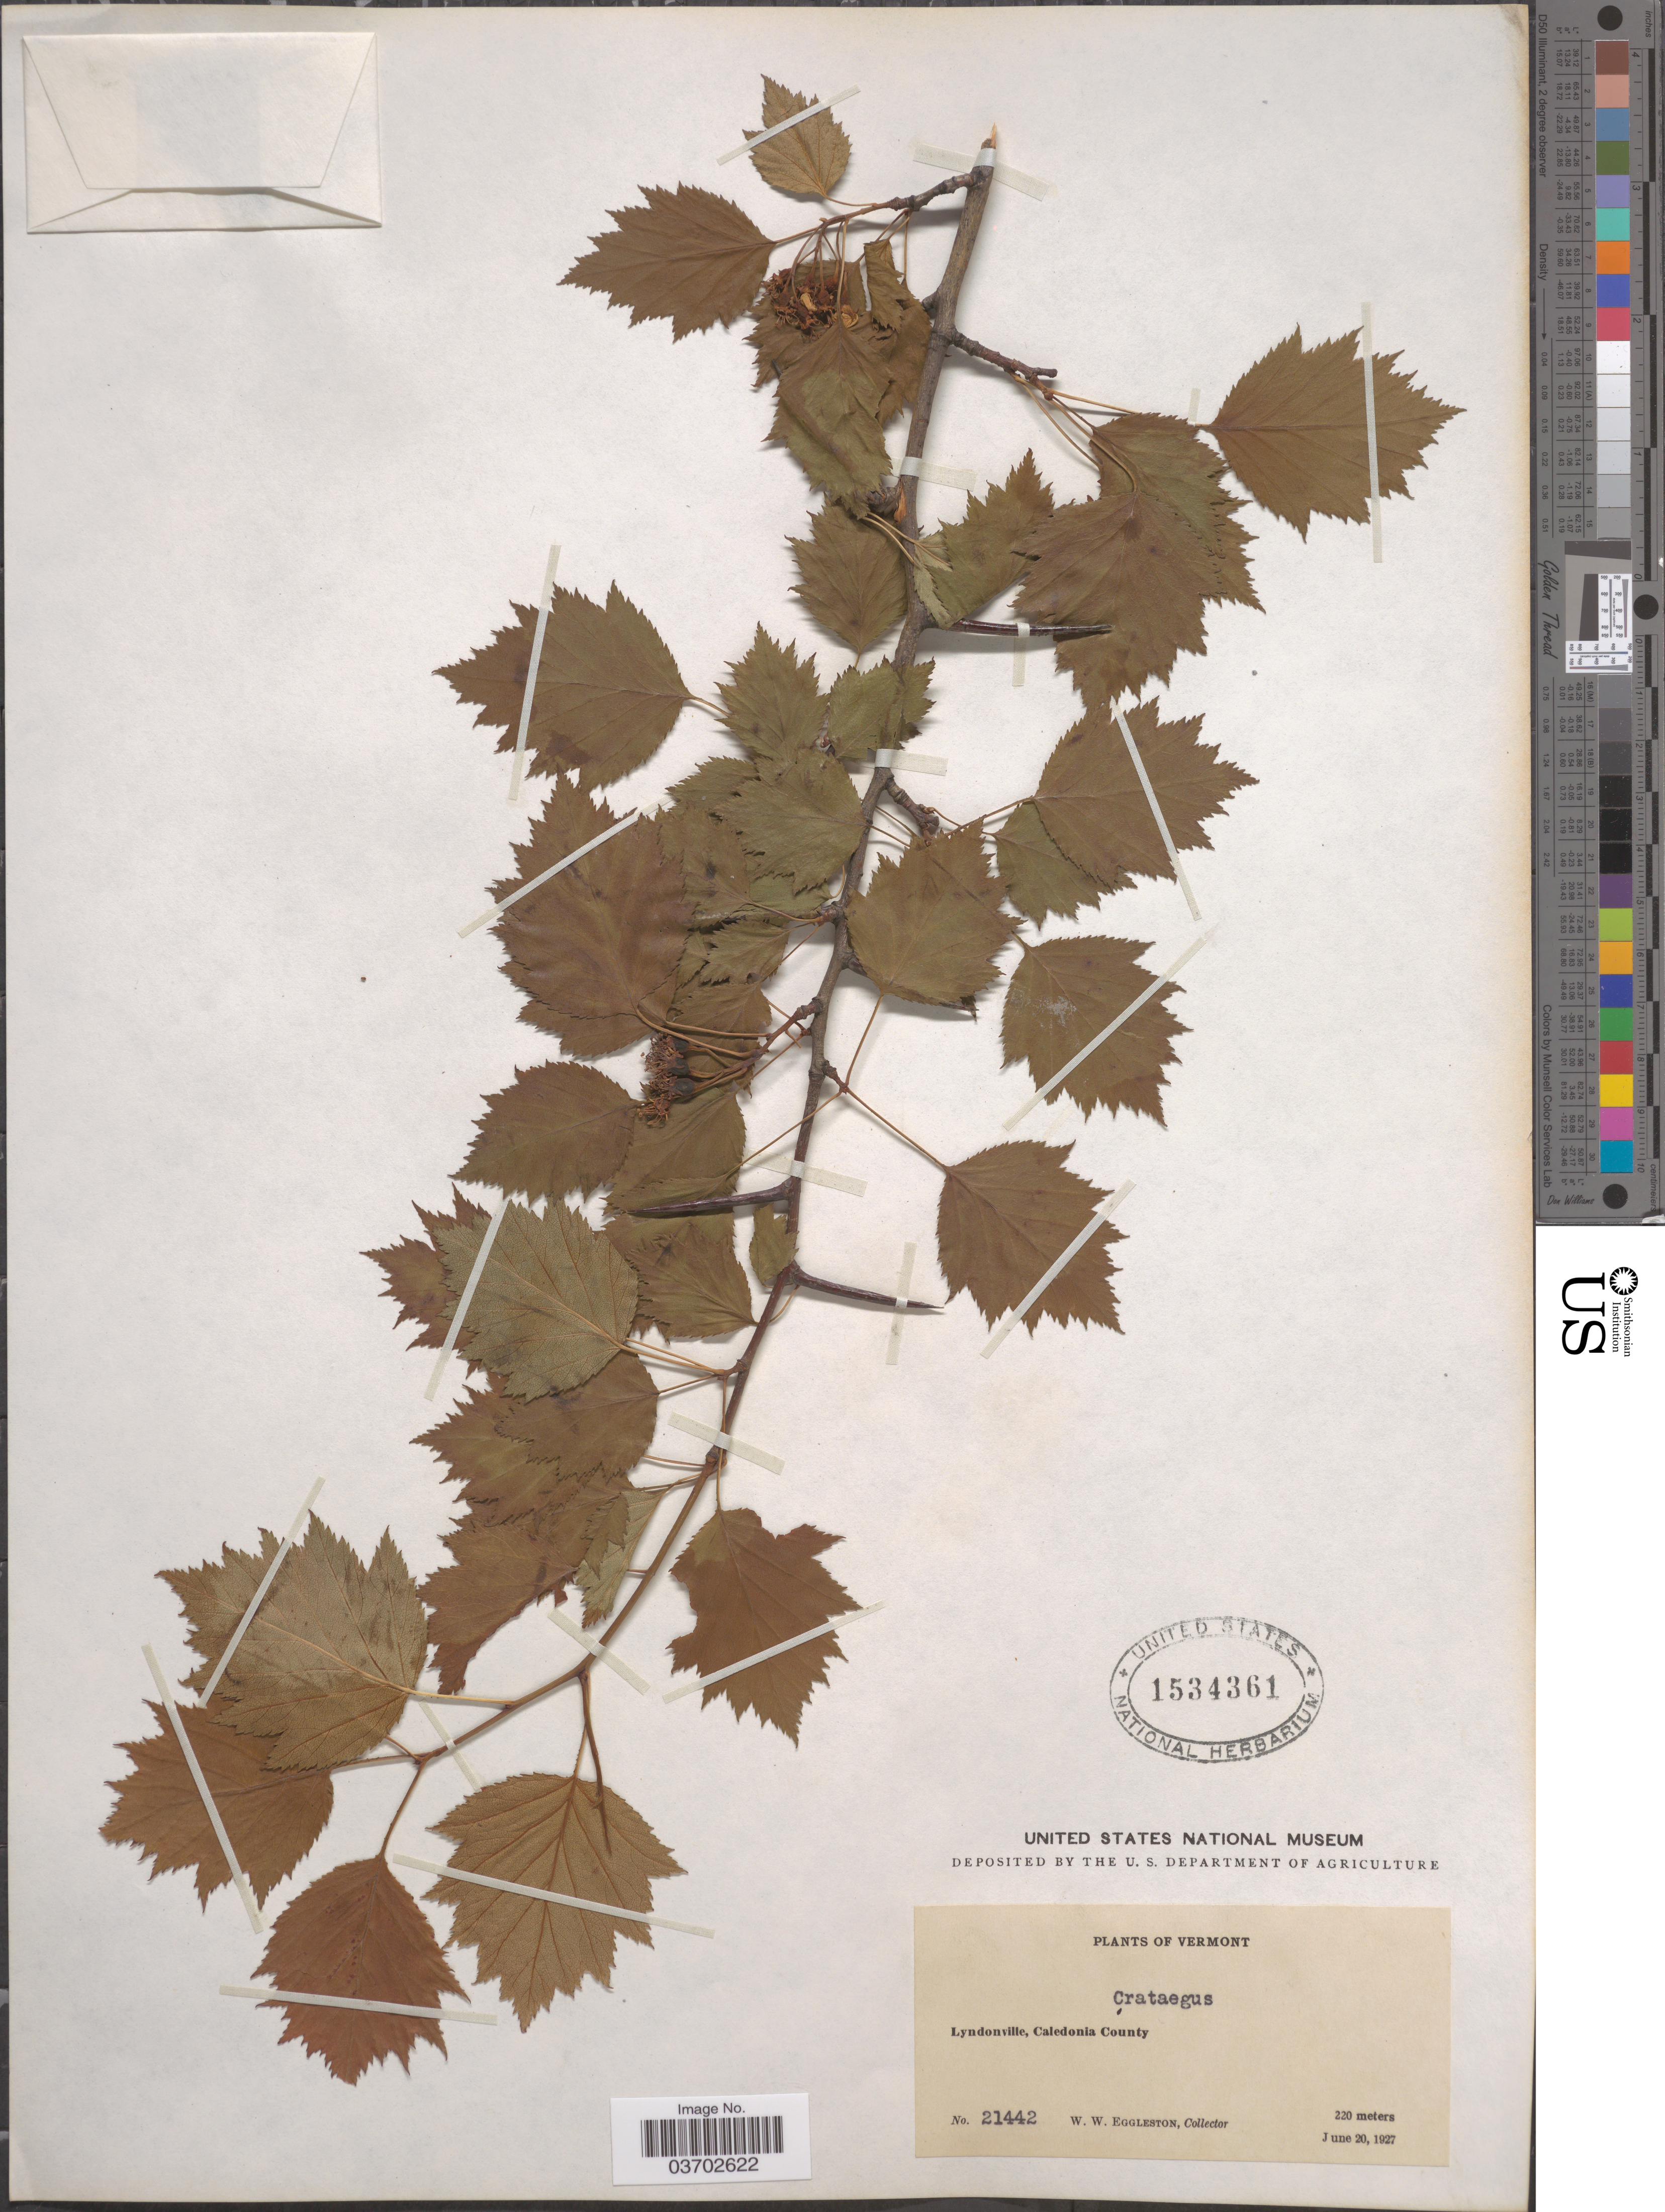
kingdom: Plantae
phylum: Tracheophyta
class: Magnoliopsida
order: Rosales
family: Rosaceae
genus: Crataegus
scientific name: Crataegus sp.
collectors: W. W. Eggleston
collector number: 21442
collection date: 1927-06-20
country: United States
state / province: Vermont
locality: Lyndonville, Caledonia County.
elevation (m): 220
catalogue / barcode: US 1534361